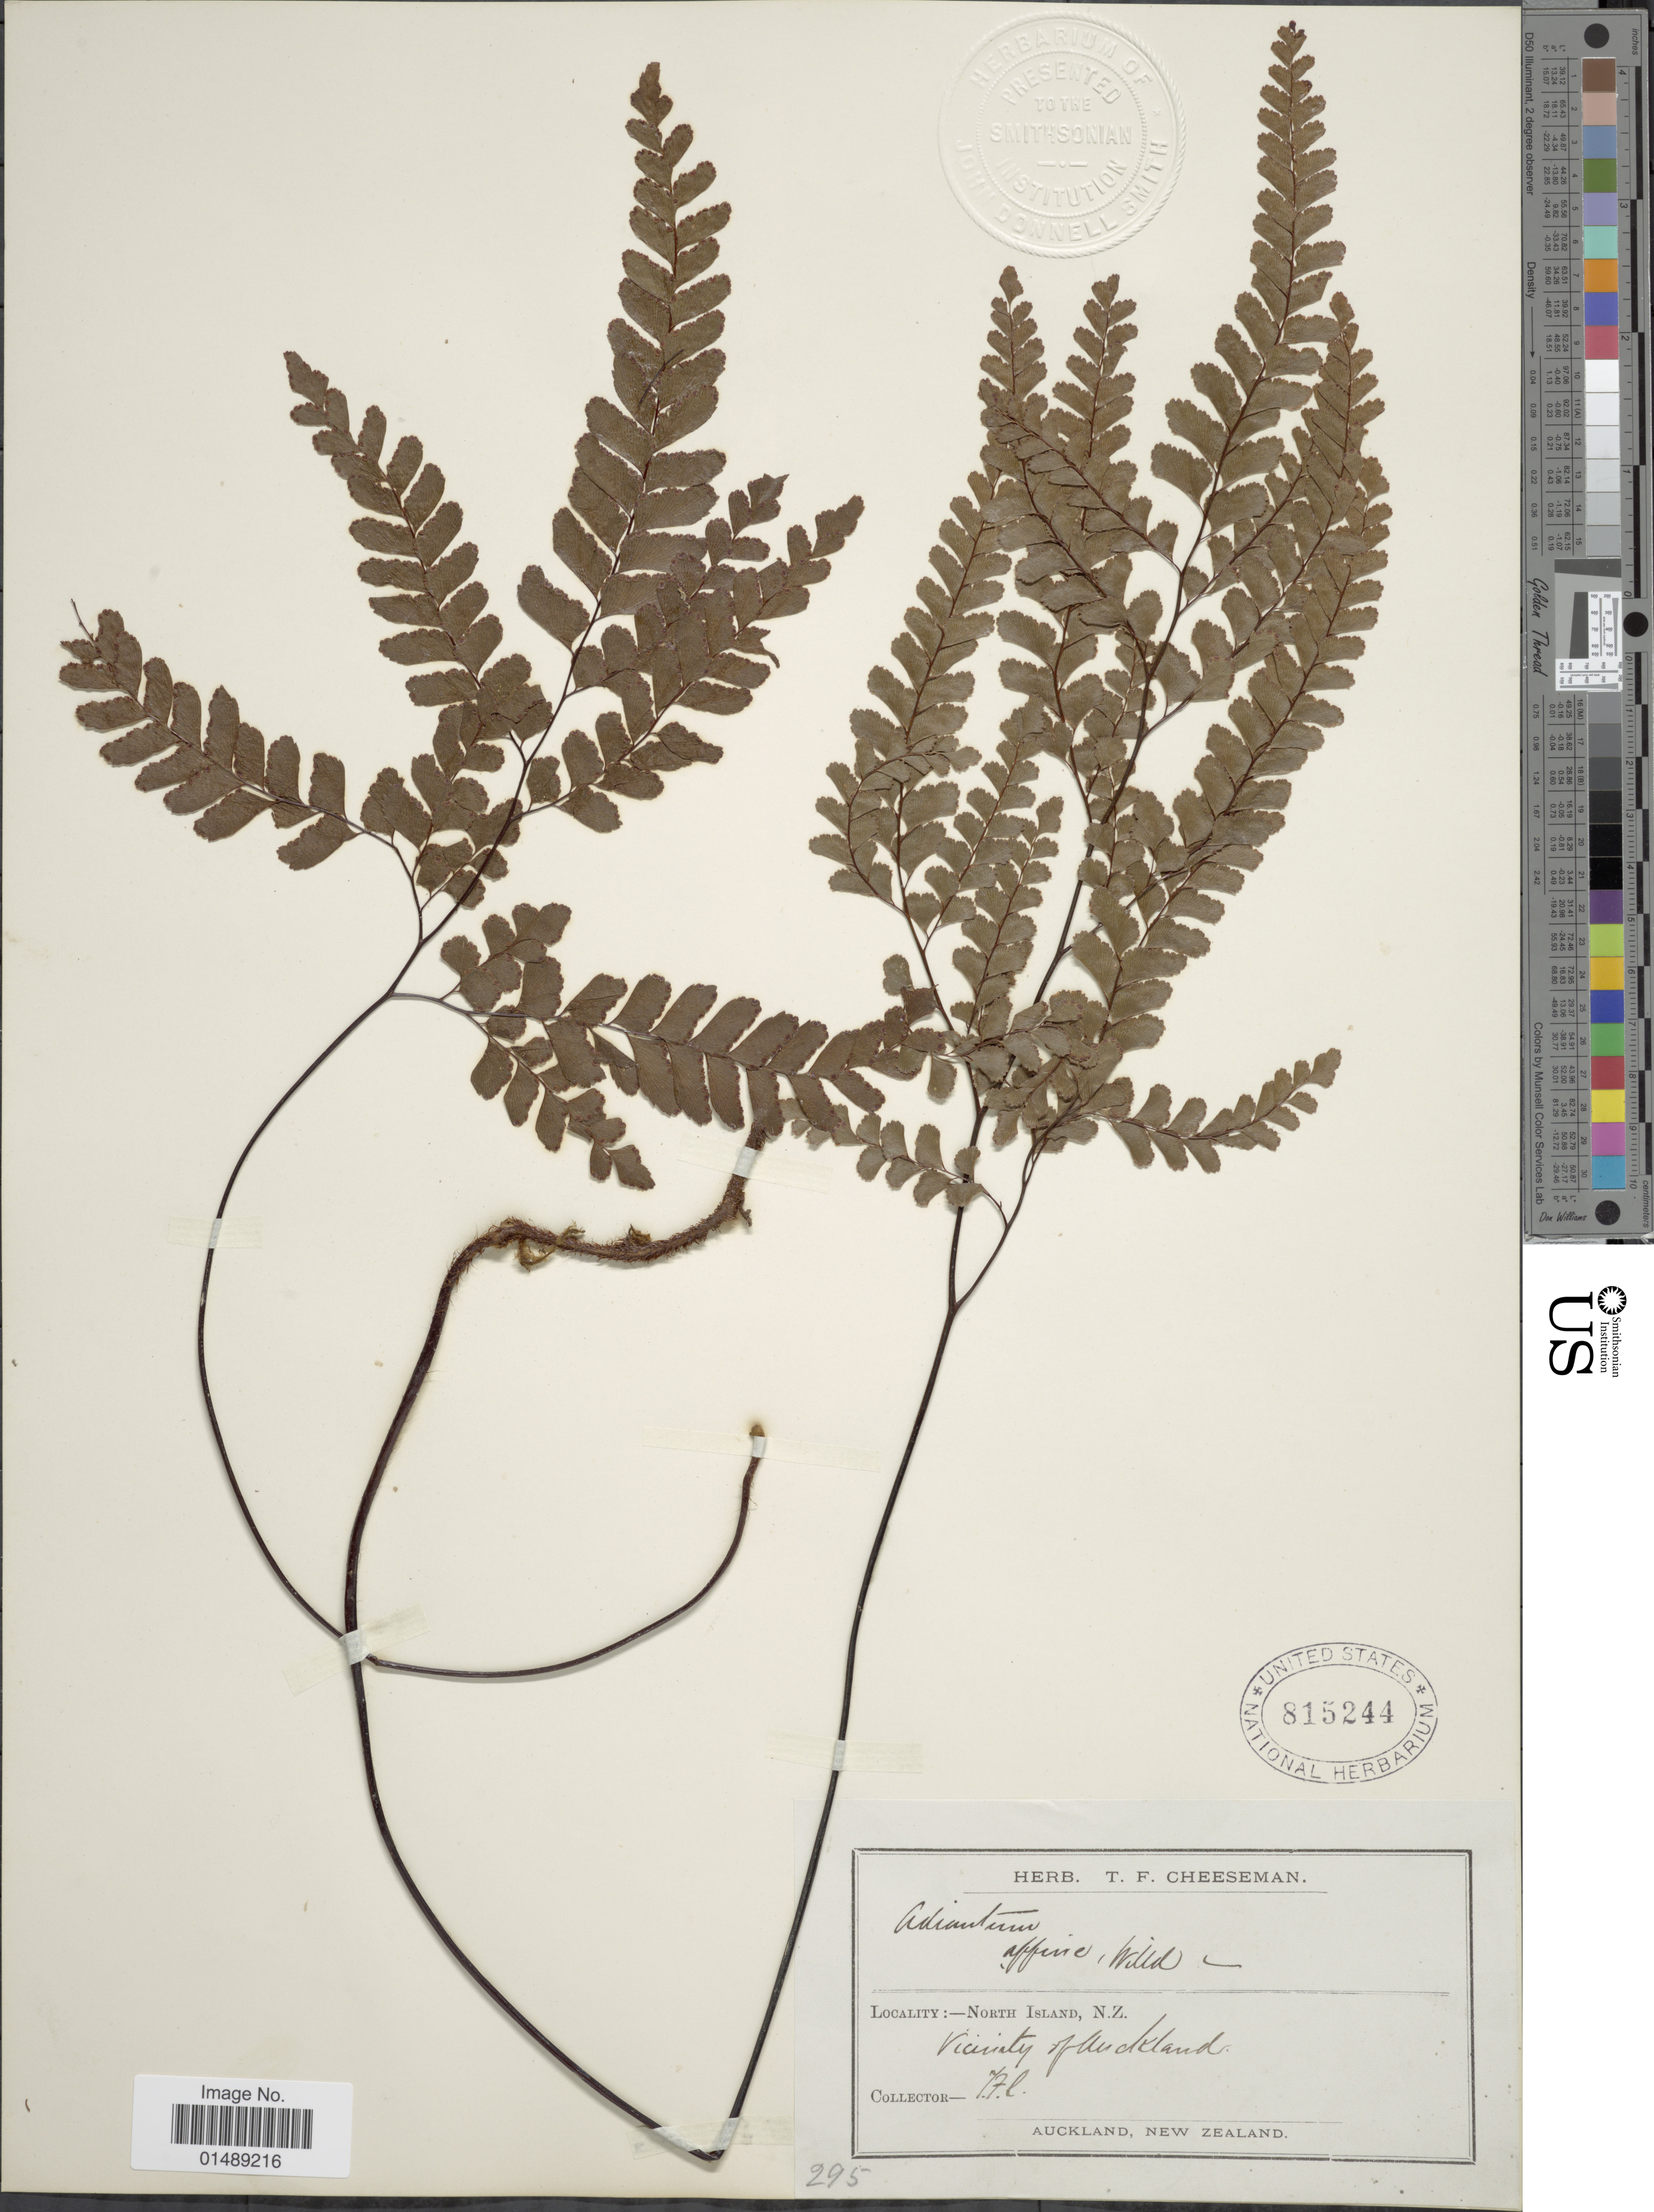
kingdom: Plantae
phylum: Tracheophyta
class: Polypodiopsida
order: Polypodiales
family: Pteridaceae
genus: Adiantum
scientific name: Adiantum affine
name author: Willd.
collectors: T. F. Cheeseman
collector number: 295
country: New Zealand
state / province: Auckland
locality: North Island, N.Z. Vicinity of Auckland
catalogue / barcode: US 815244